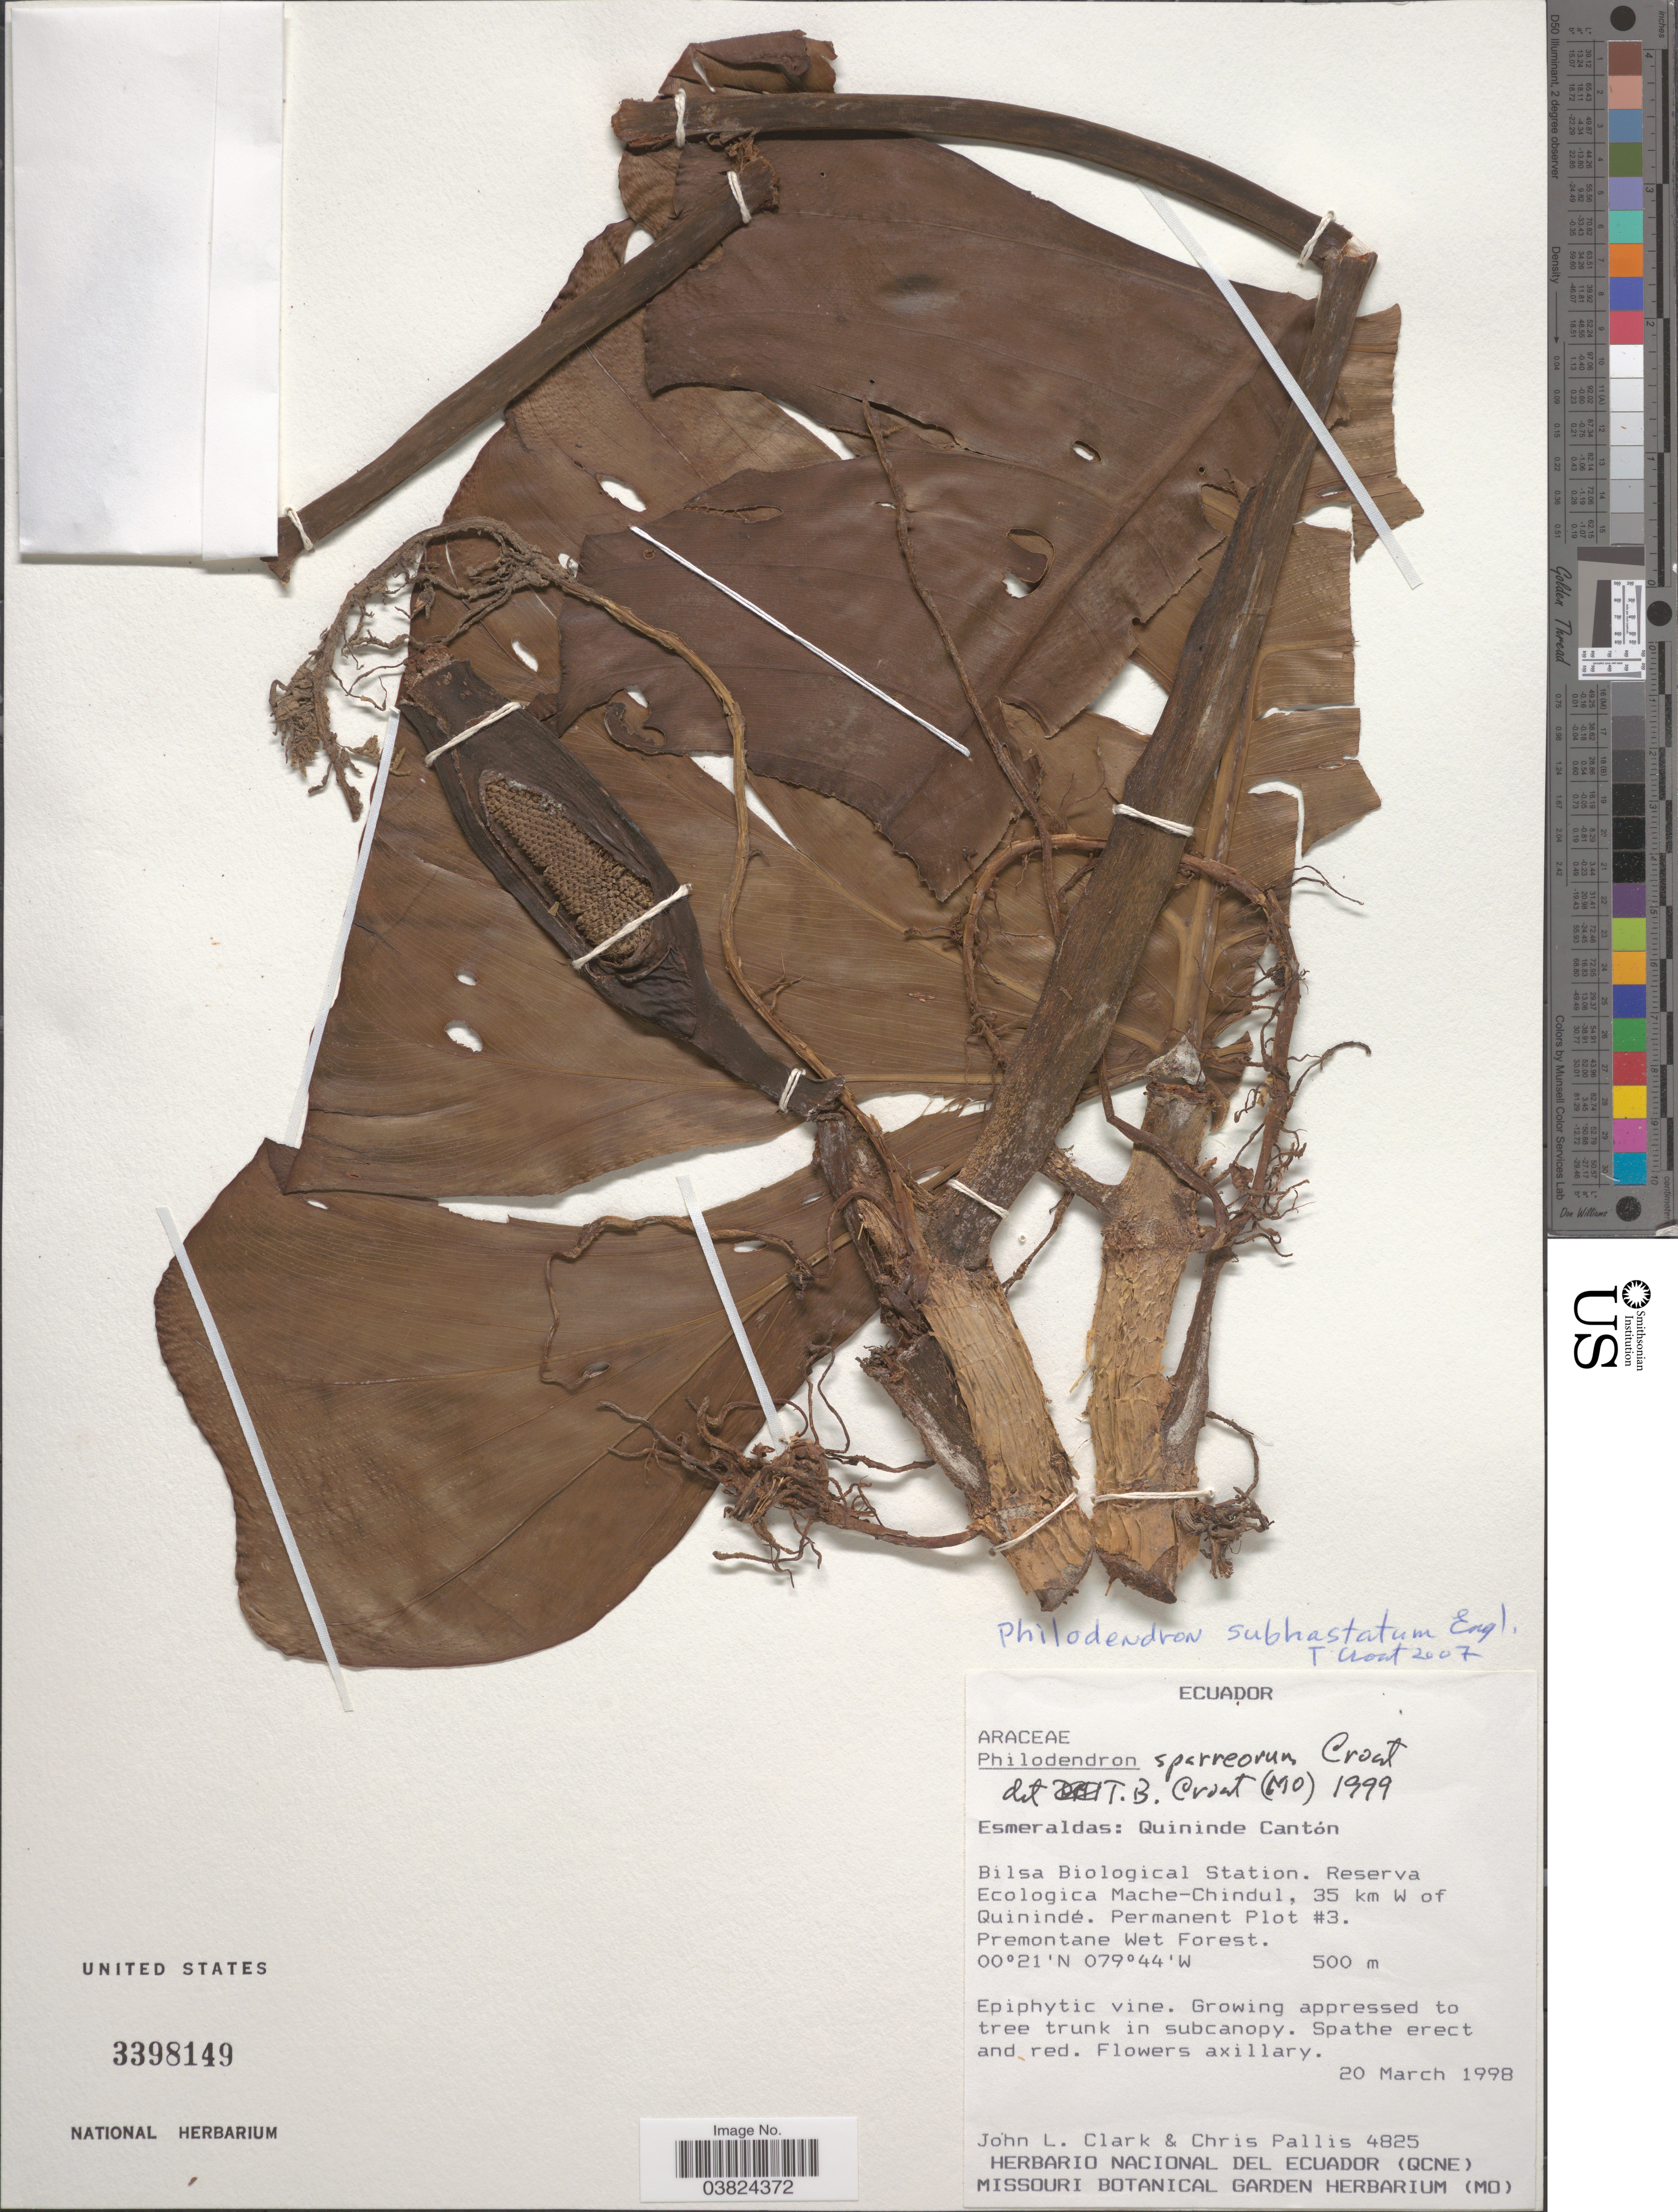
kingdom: Plantae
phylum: Tracheophyta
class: Liliopsida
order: Alismatales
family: Araceae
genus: Philodendron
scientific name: Philodendron subhastatum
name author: K. Krause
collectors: J. L. Clark & C. Pallis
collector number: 4825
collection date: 1998-03-20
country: Ecuador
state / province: Esmeraldas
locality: Quinindé Cantón. Bilsa Biological Station. Reserva Ecologica Mache-Chindul, 35 km W of Quinindé. Permanent Plot #3.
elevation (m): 500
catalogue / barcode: US 3398149